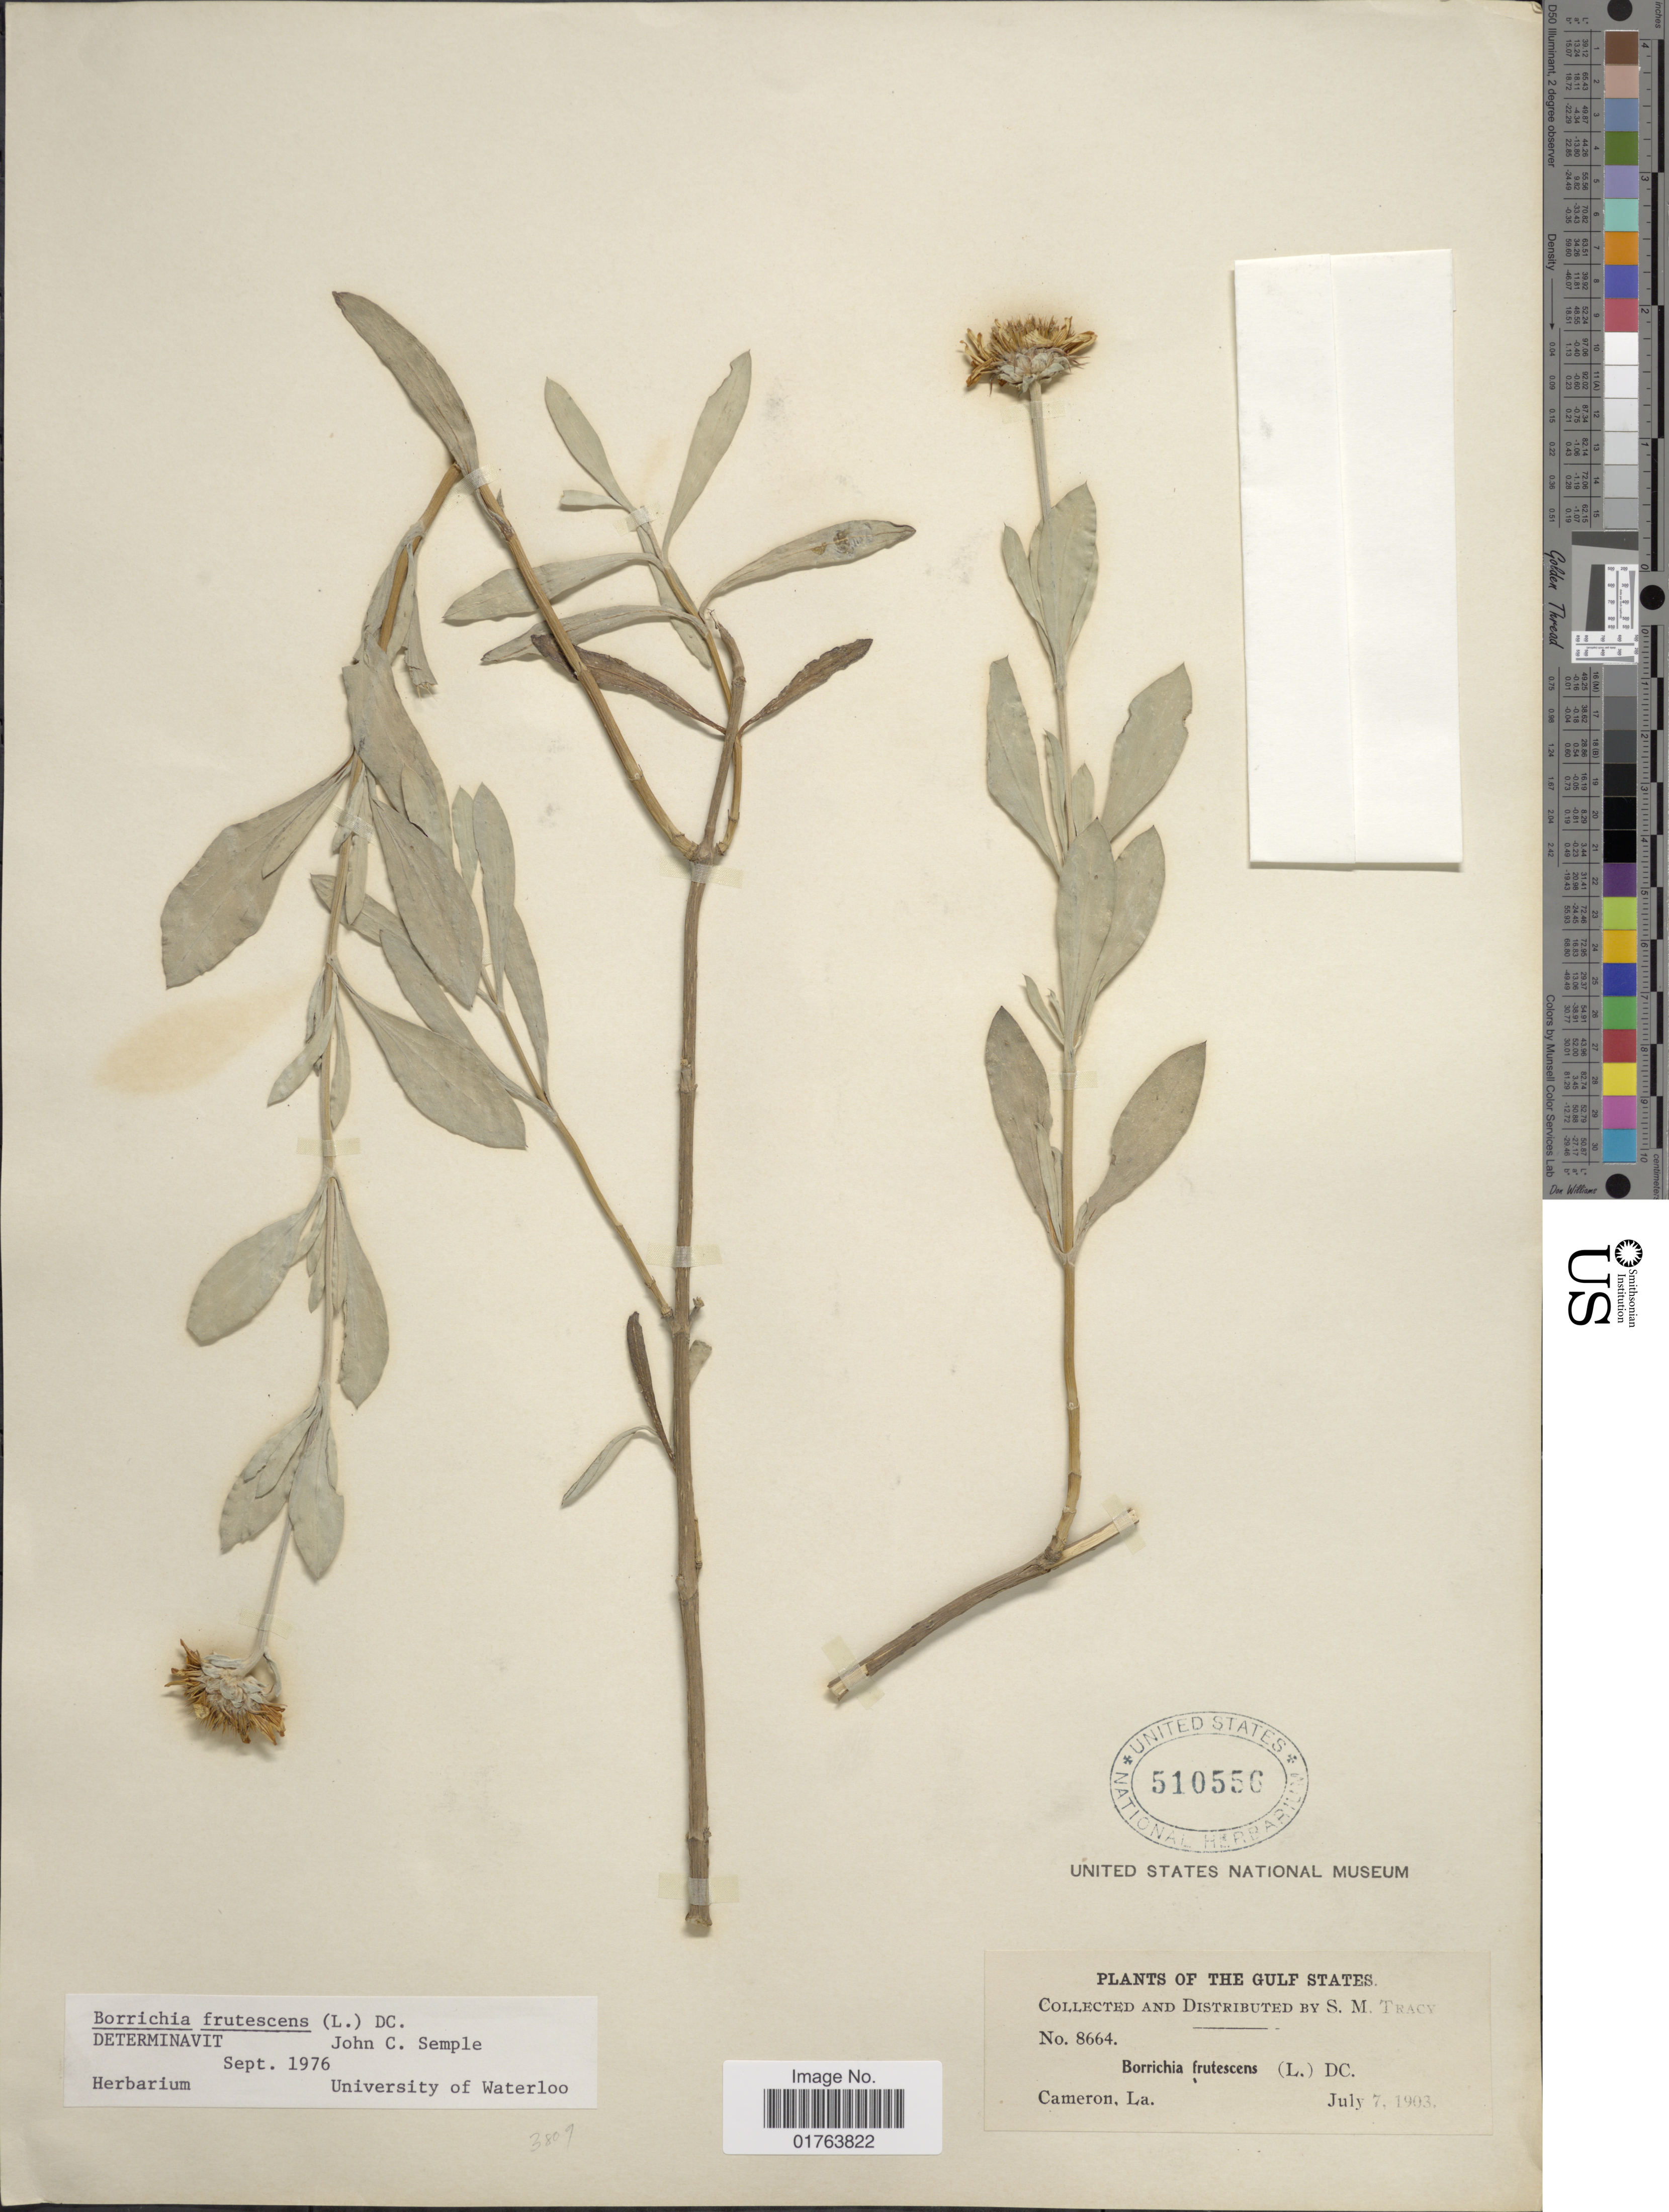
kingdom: Plantae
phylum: Tracheophyta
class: Magnoliopsida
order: Asterales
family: Asteraceae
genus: Borrichia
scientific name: Borrichia frutescens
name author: (L.) DC.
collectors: S. M. Tracy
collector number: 8664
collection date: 1903-07-07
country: United States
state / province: Louisiana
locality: Cameron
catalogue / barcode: US 510556